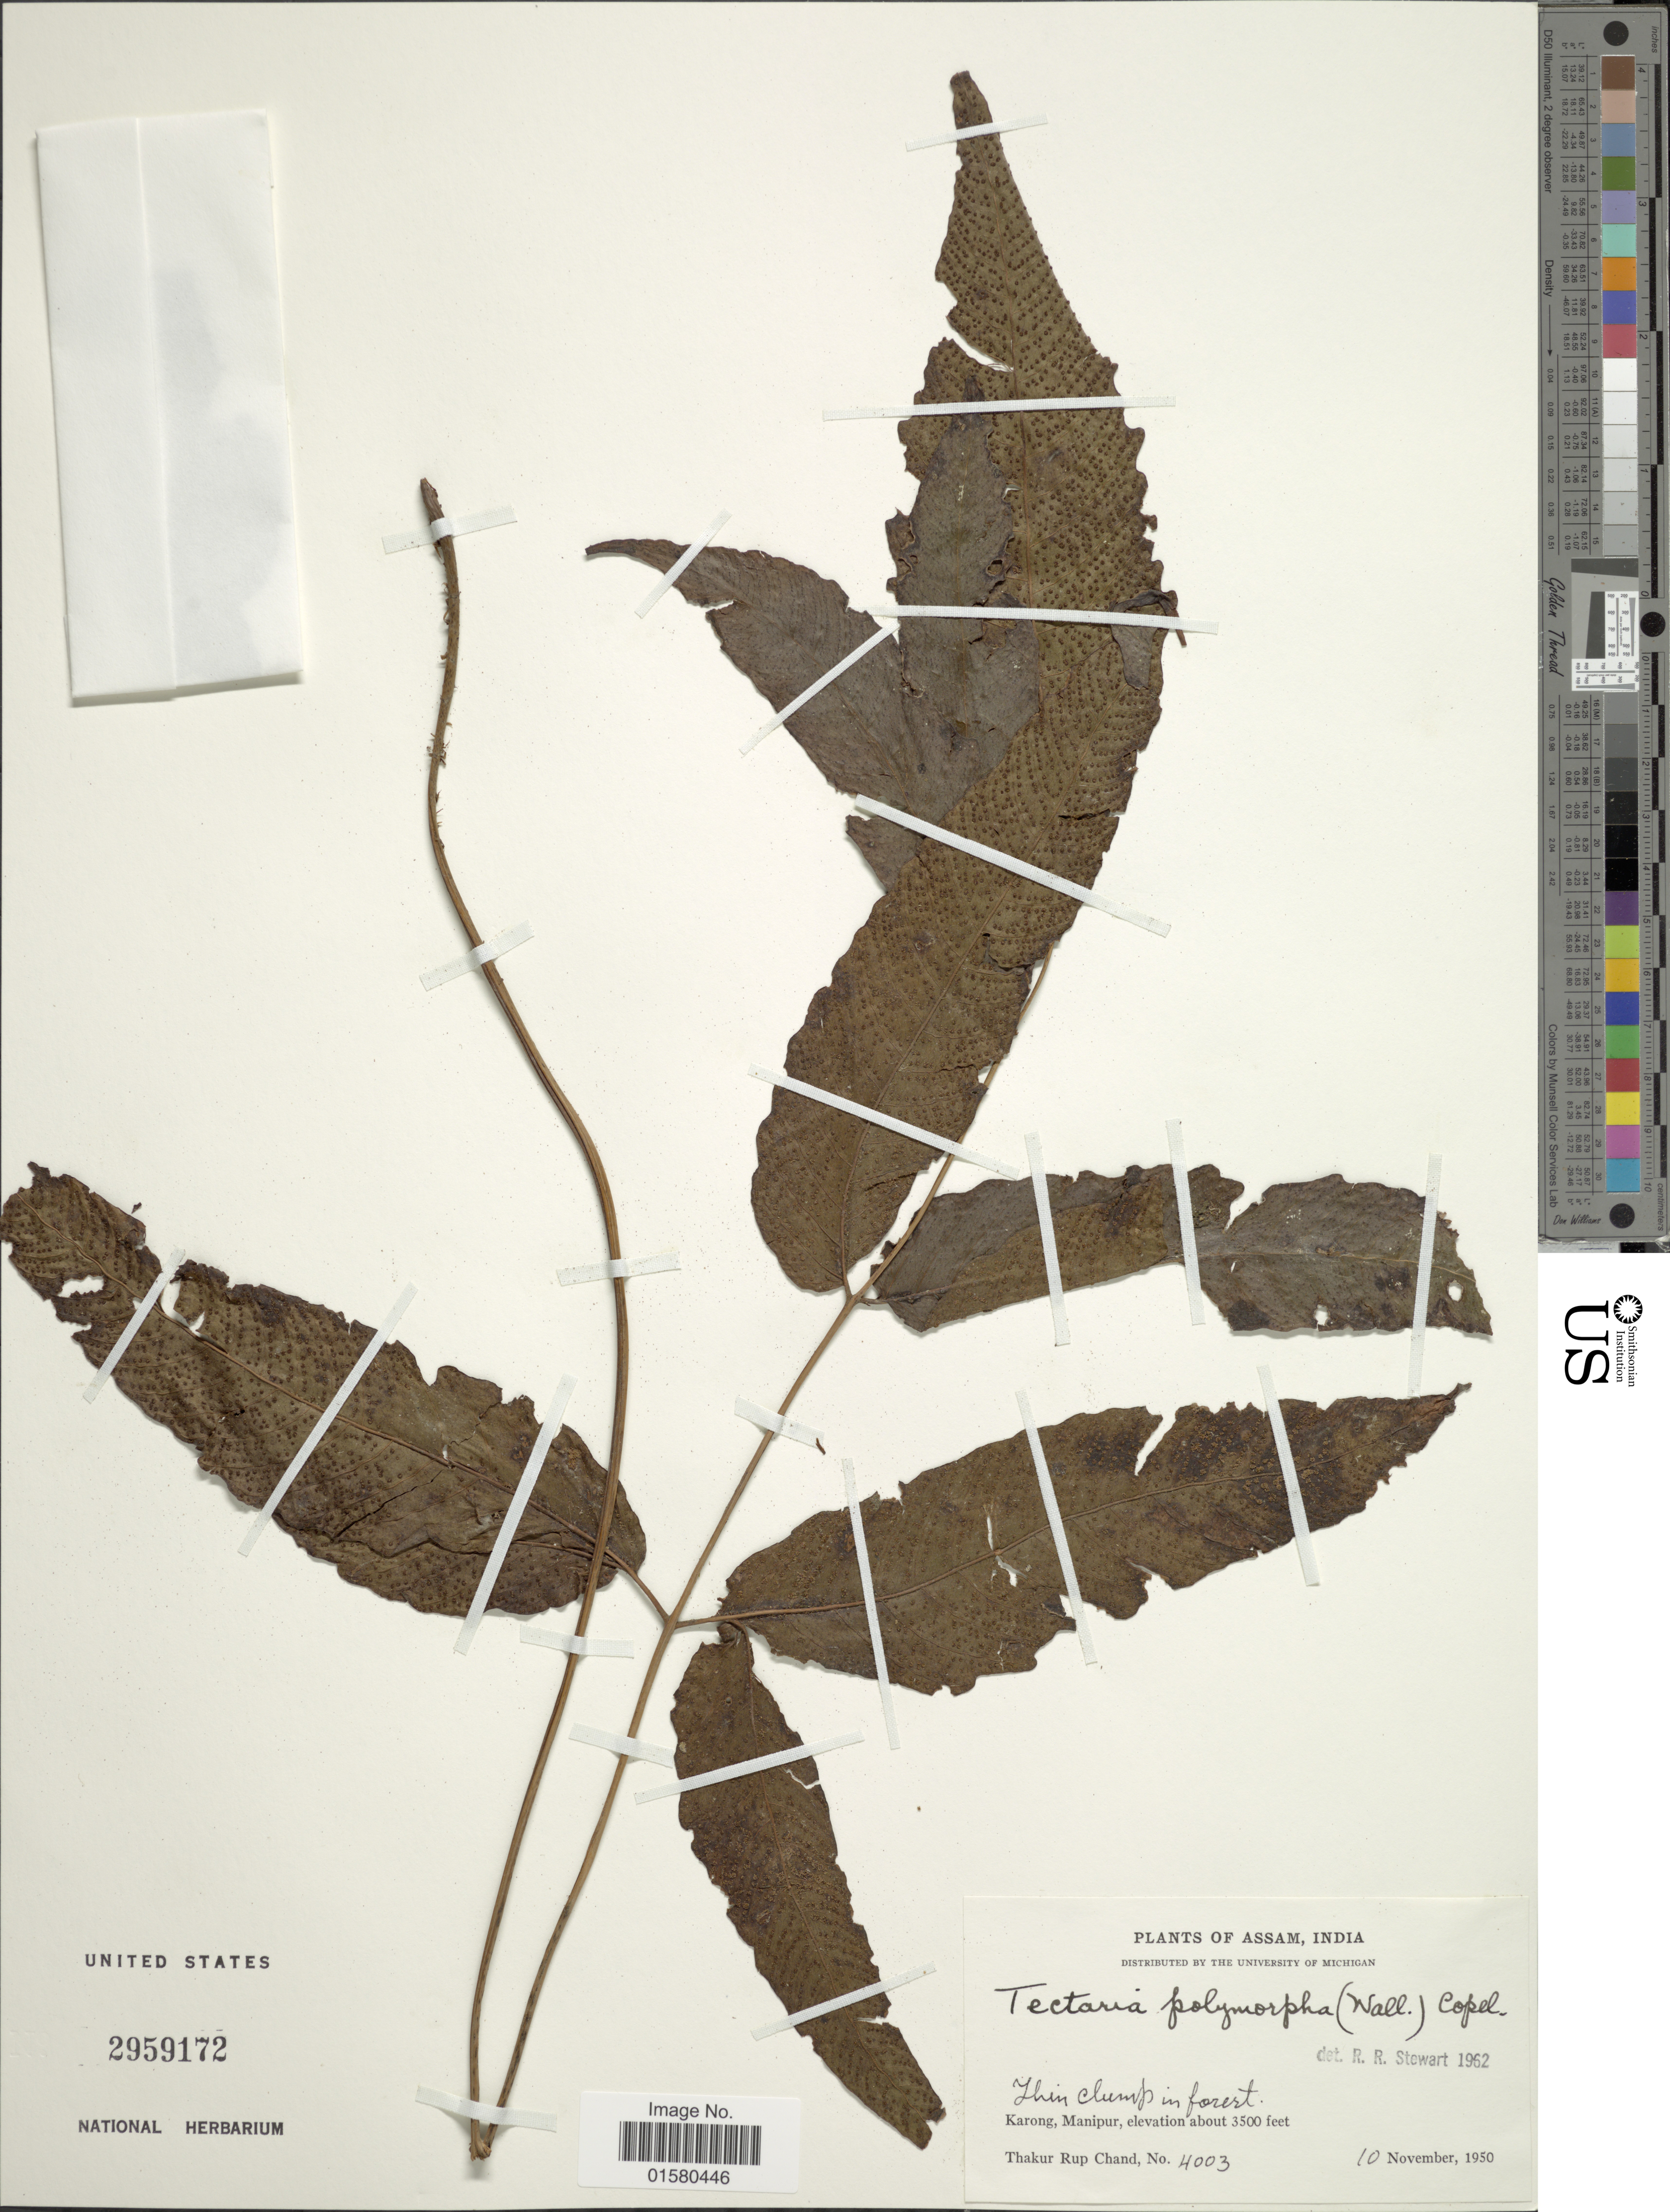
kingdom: Plantae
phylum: Tracheophyta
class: Polypodiopsida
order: Polypodiales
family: Tectariaceae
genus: Tectaria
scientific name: Tectaria polymorpha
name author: (Wall. ex Hook.) Copel.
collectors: T. R. Chand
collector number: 4003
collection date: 1950-11-10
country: India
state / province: Manipur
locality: Assam, Thin clump in forest, Karong Manipur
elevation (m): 1067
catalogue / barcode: US 2959172